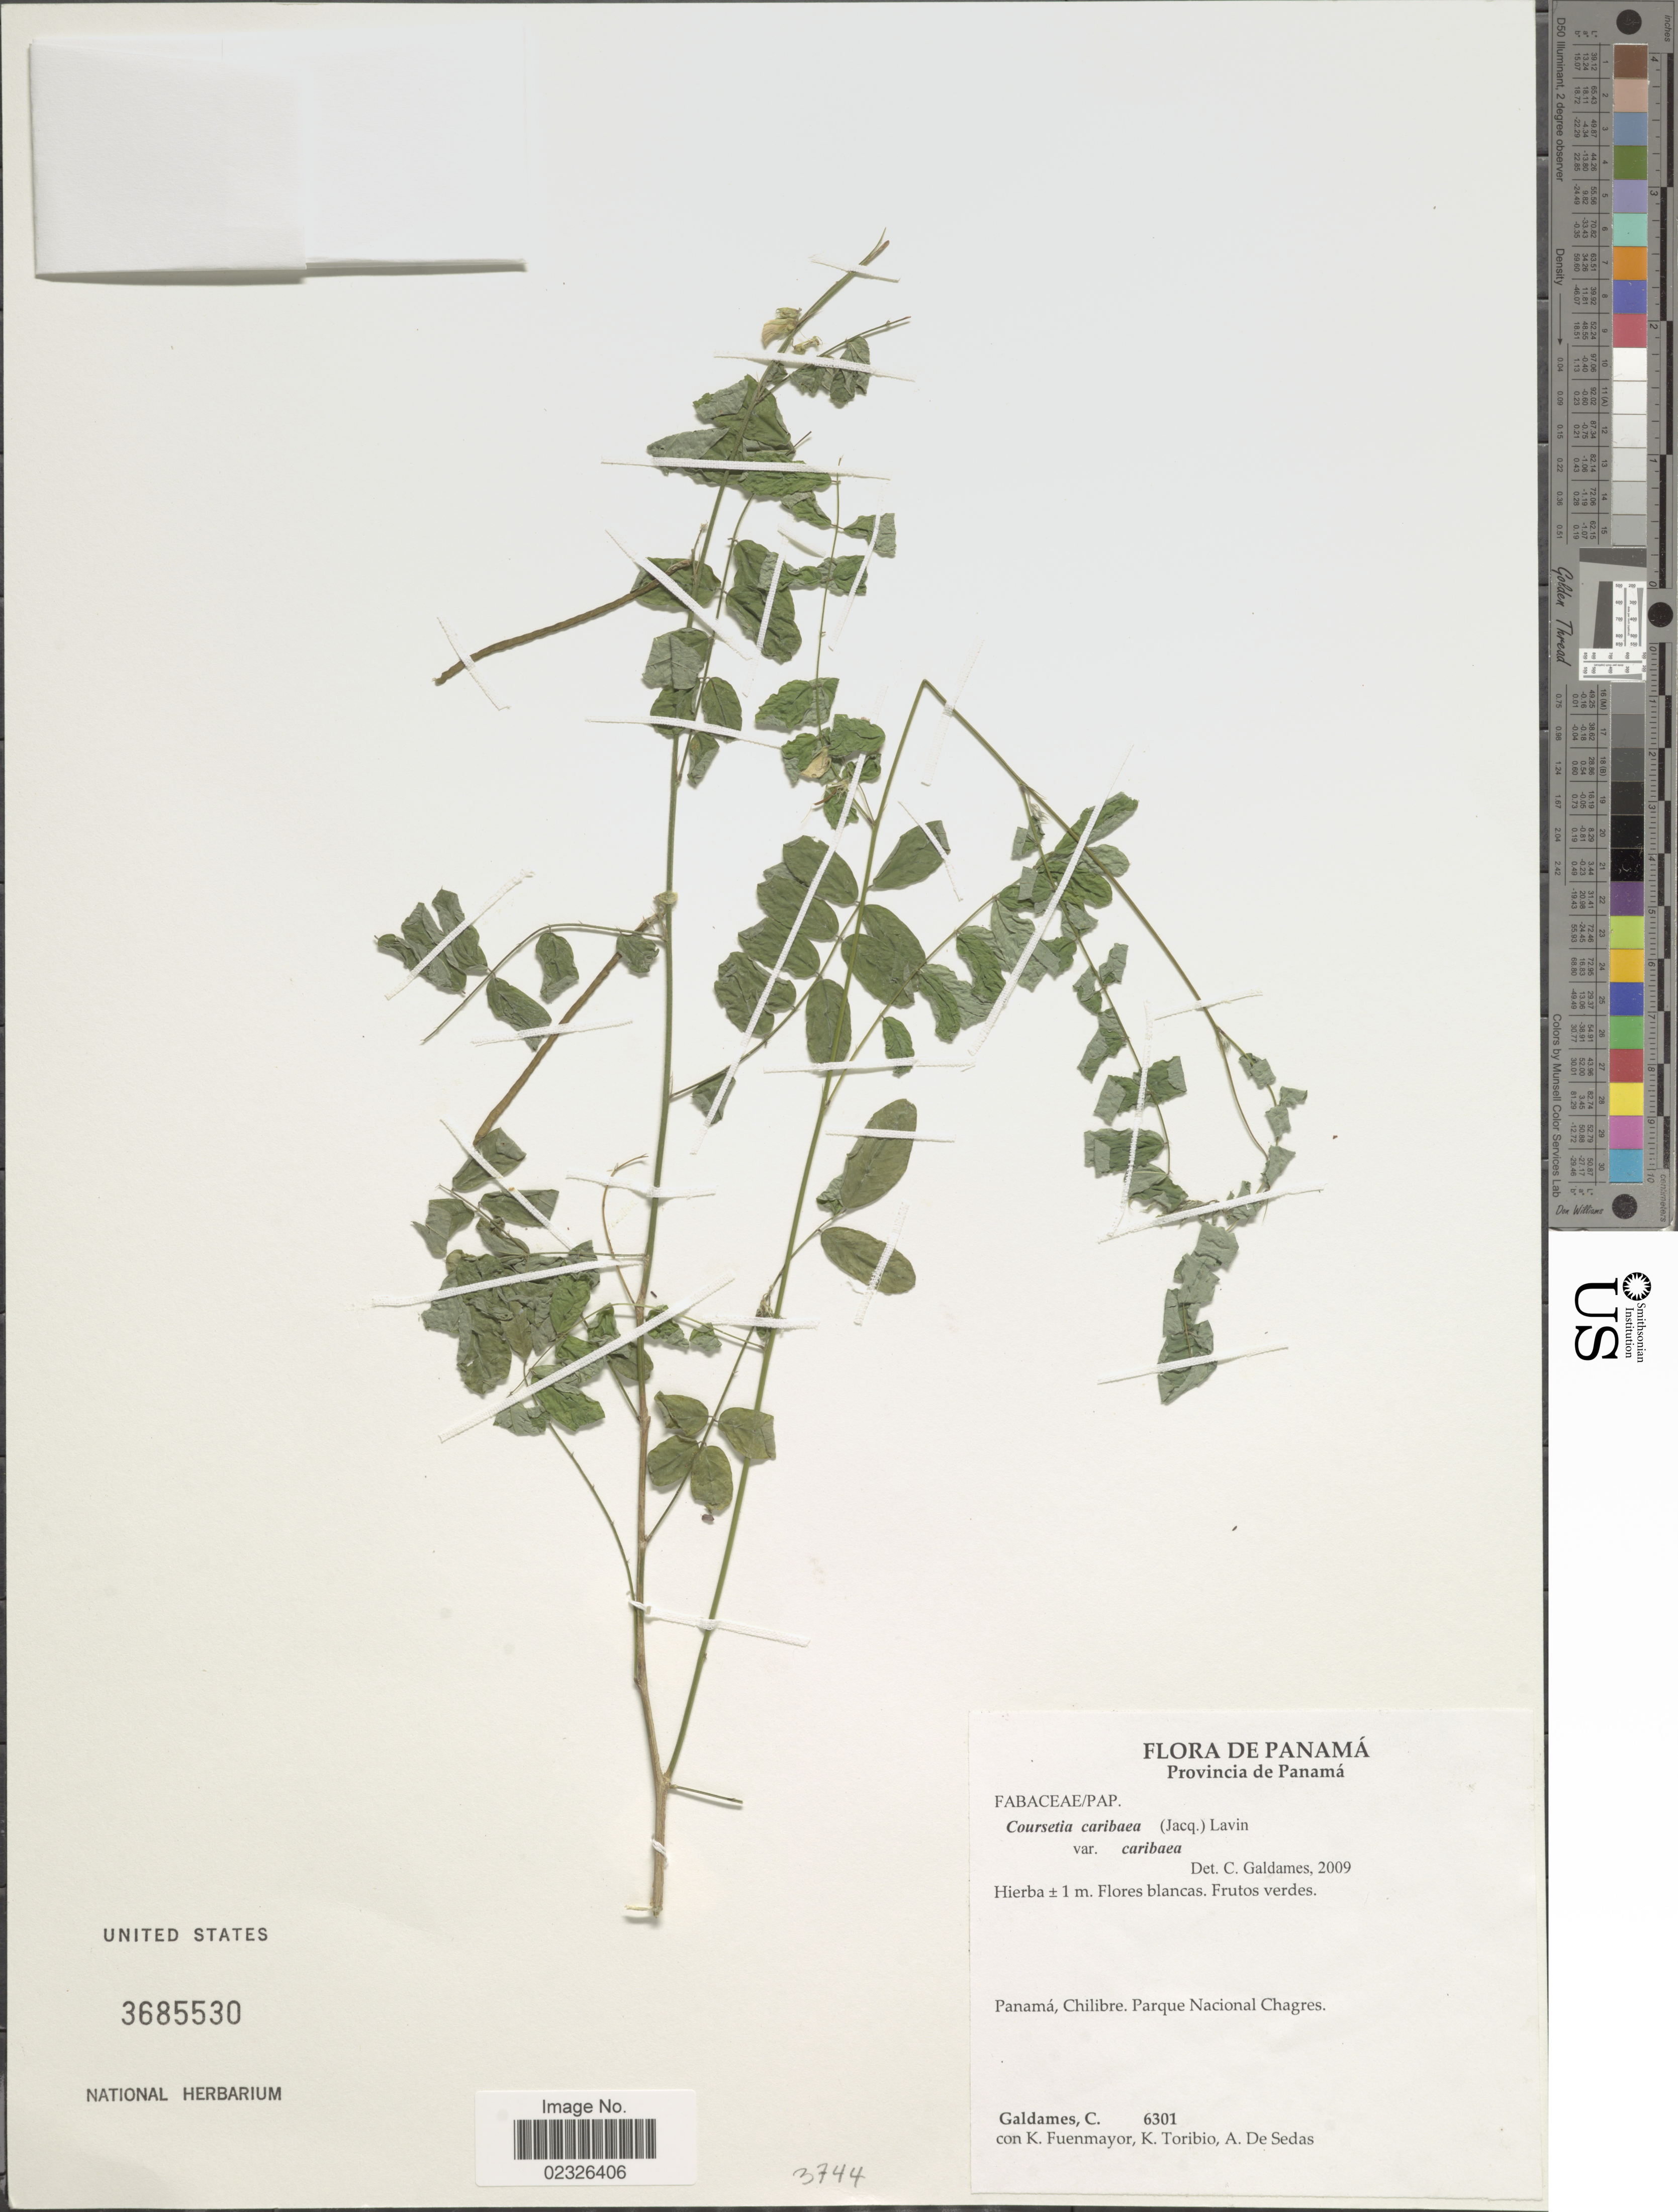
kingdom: Plantae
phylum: Tracheophyta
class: Magnoliopsida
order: Fabales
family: Fabaceae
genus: Coursetia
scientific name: Coursetia caribaea var. caribaea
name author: (Jacq.) Lavin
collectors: C. Galdames, K. Fuenmayor, K. Toribio & A. De Sedas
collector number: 6301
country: Panama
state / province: Panamá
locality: Provincia de Panama. Panama, Chilibre. Parque Nacional Chagres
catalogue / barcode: US 3685530